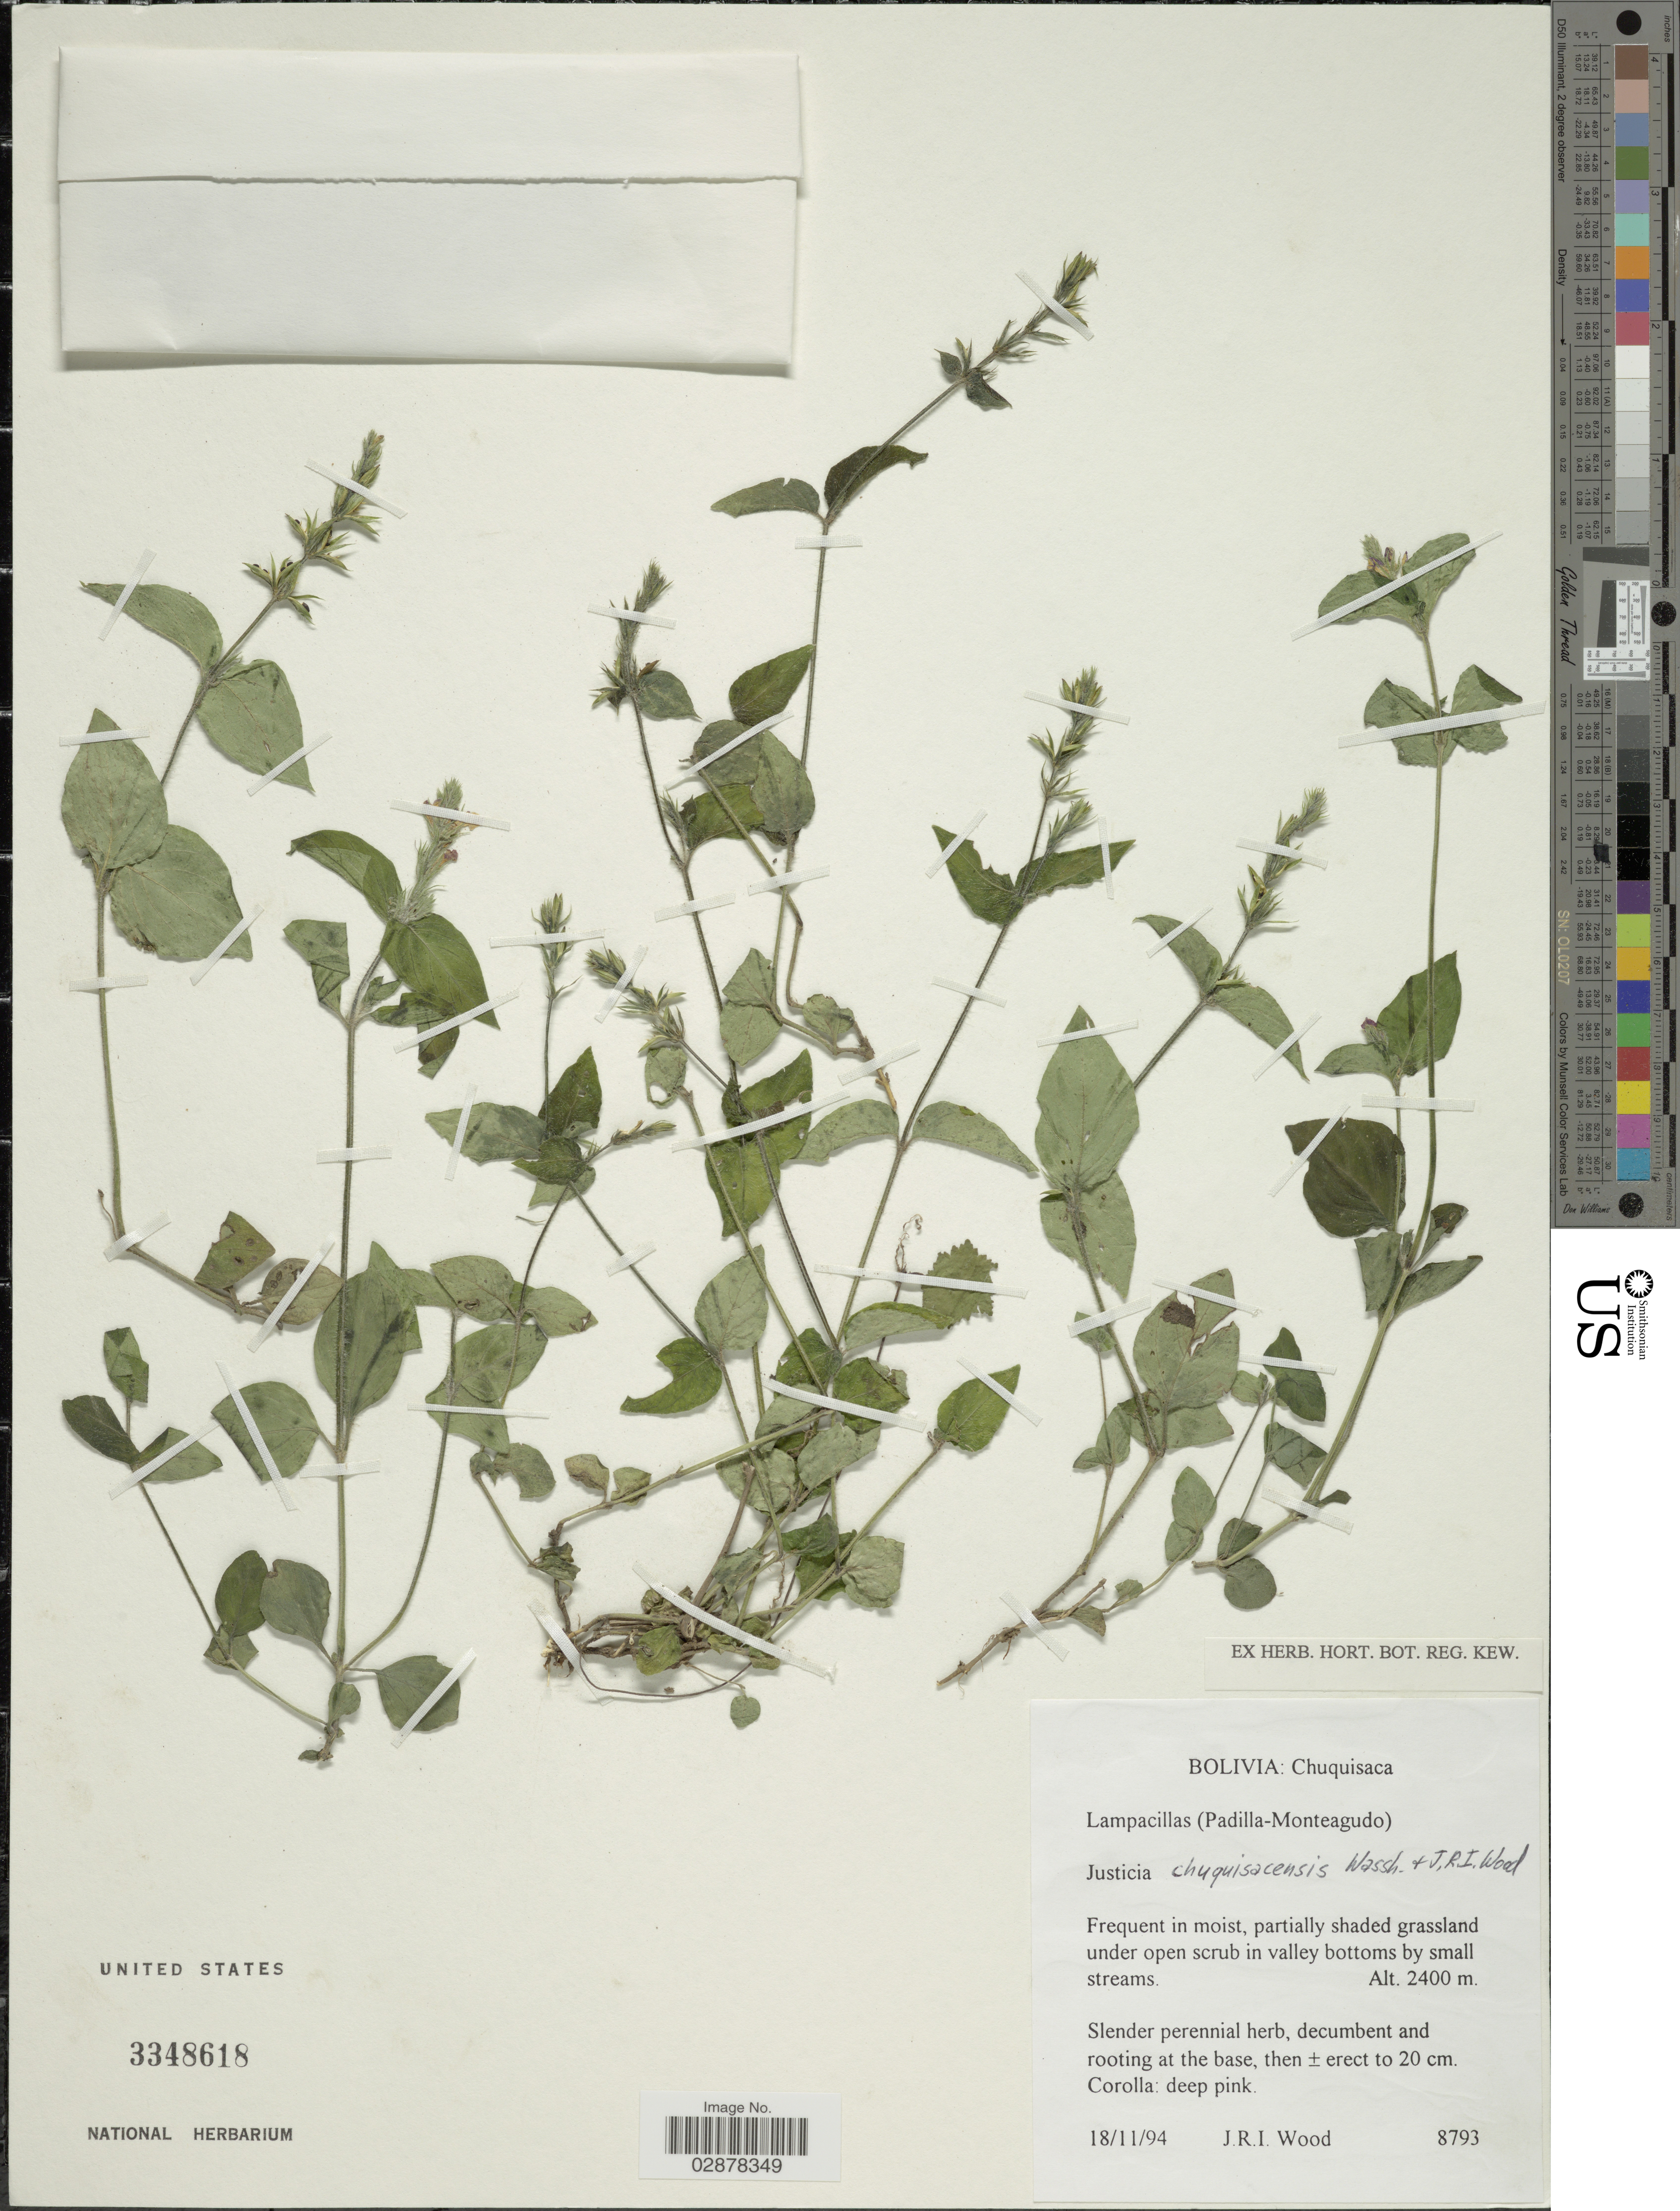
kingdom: Plantae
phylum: Tracheophyta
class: Magnoliopsida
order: Lamiales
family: Acanthaceae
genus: Justicia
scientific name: Justicia chuquisacensis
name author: Wassh. & J.R.I. Wood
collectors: J. R. I. Wood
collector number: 8793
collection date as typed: Transcribed d/m/y: 18/11/94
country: Bolivia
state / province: Chuquisaca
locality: Chuquisaca. Lampacillas (Padilla-Monteagudo).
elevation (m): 2400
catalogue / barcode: US 3348618